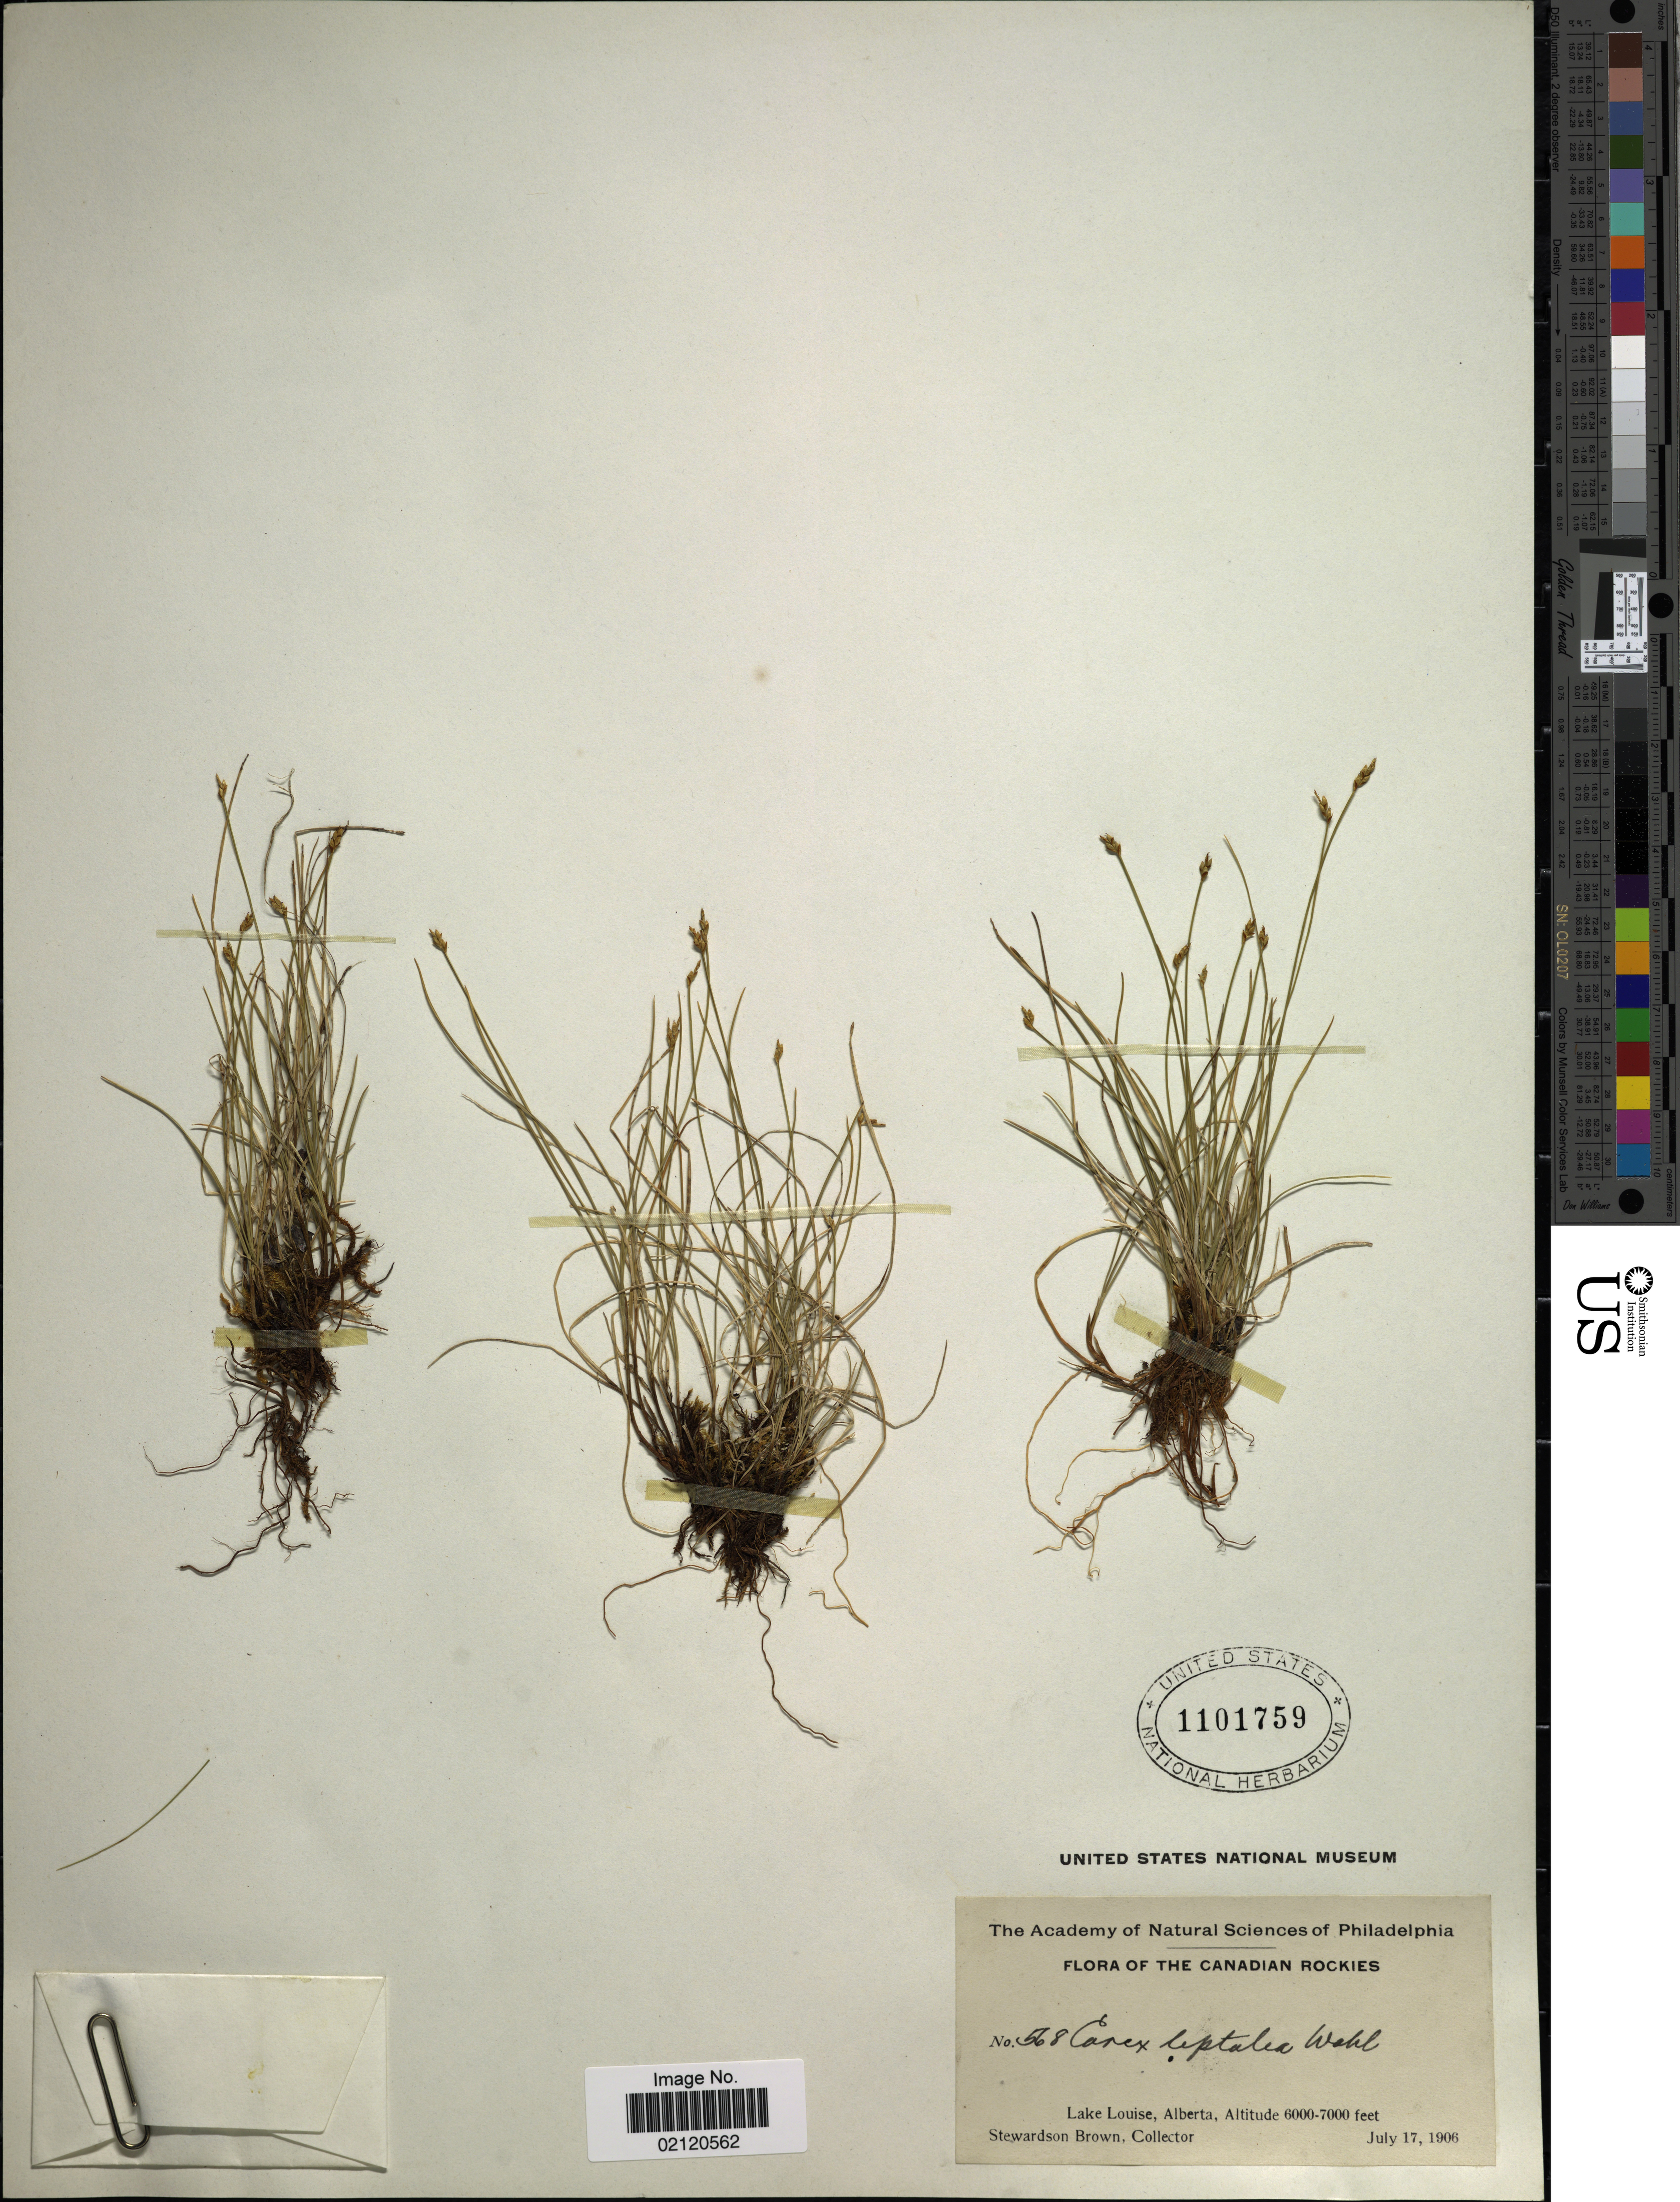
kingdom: Plantae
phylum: Tracheophyta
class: Liliopsida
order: Poales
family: Cyperaceae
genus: Carex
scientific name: Carex leptalea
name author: Wahlenb.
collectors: S. Brown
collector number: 568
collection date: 1906-07-17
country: Canada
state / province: Alberta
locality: The Canadian Rockies, Lake Louise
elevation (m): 1829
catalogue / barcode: US 1101759